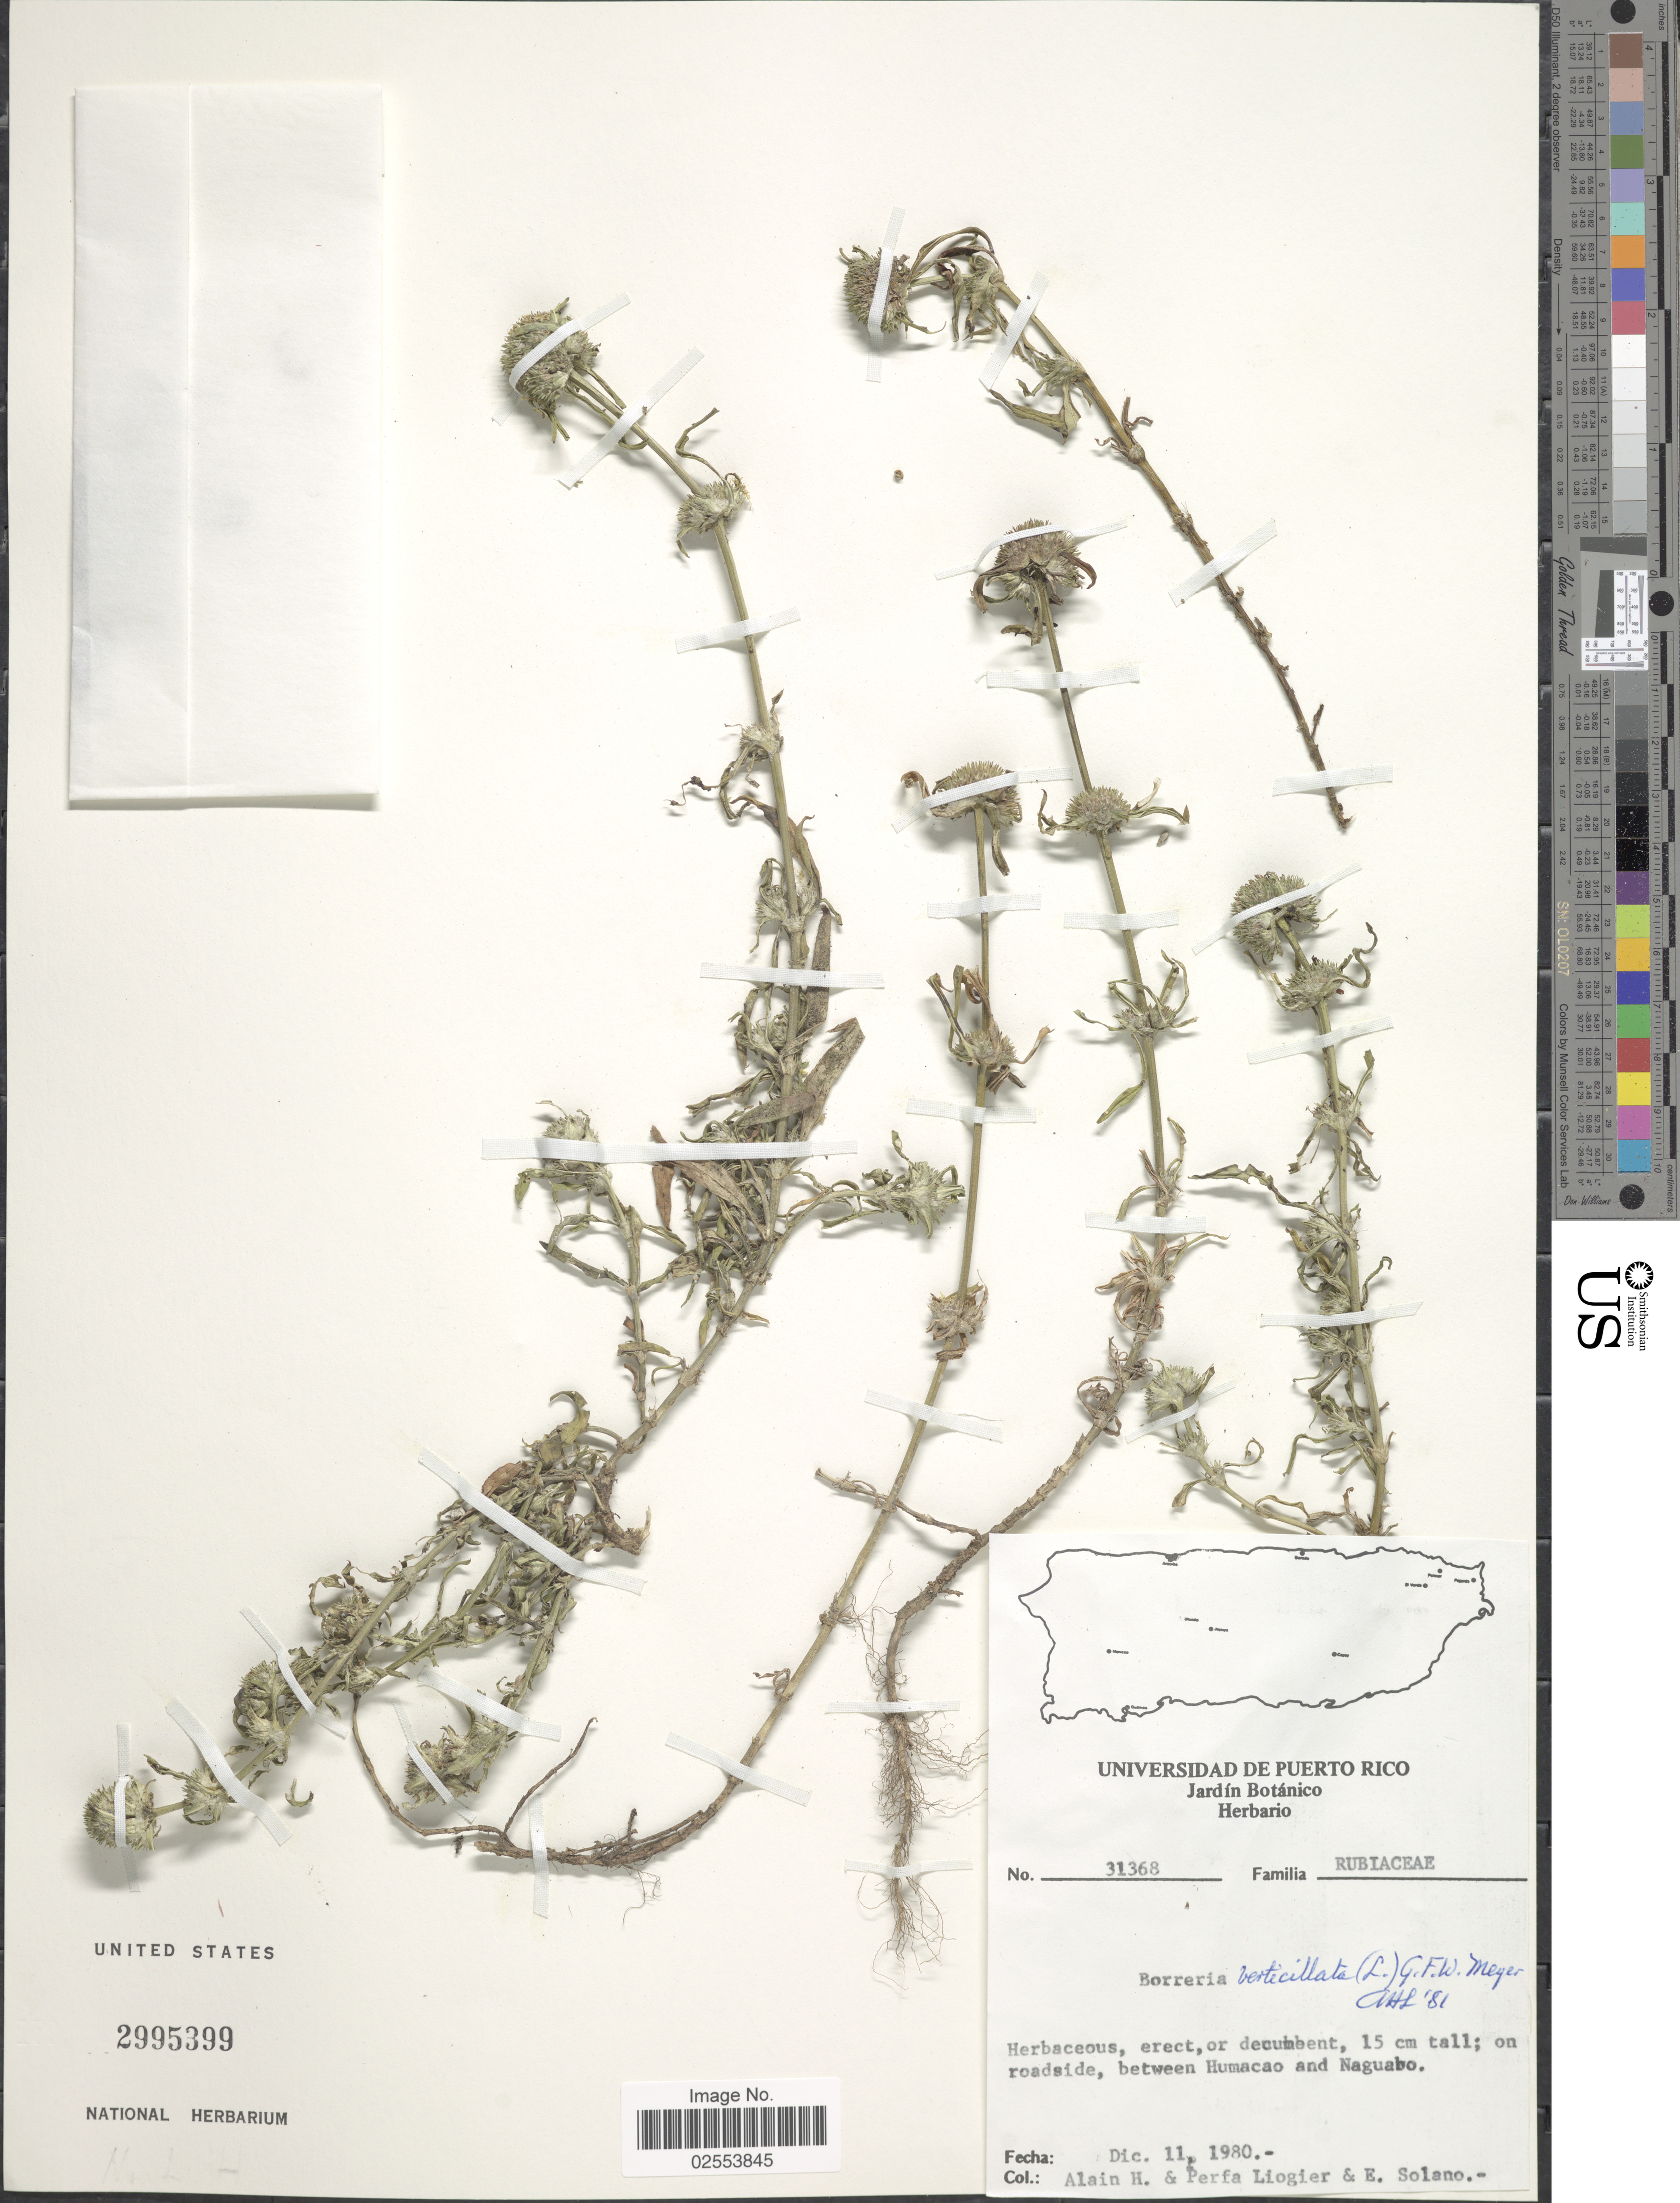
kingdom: Plantae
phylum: Tracheophyta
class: Magnoliopsida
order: Gentianales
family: Rubiaceae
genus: Spermacoce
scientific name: Spermacoce verticillata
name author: L.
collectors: A. H. Liogier, M. P. Liogier & E. Solano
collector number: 31368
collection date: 1980-12-11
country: Puerto Rico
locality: On roadside, between Humacao and Naguabo.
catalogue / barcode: US 2995399